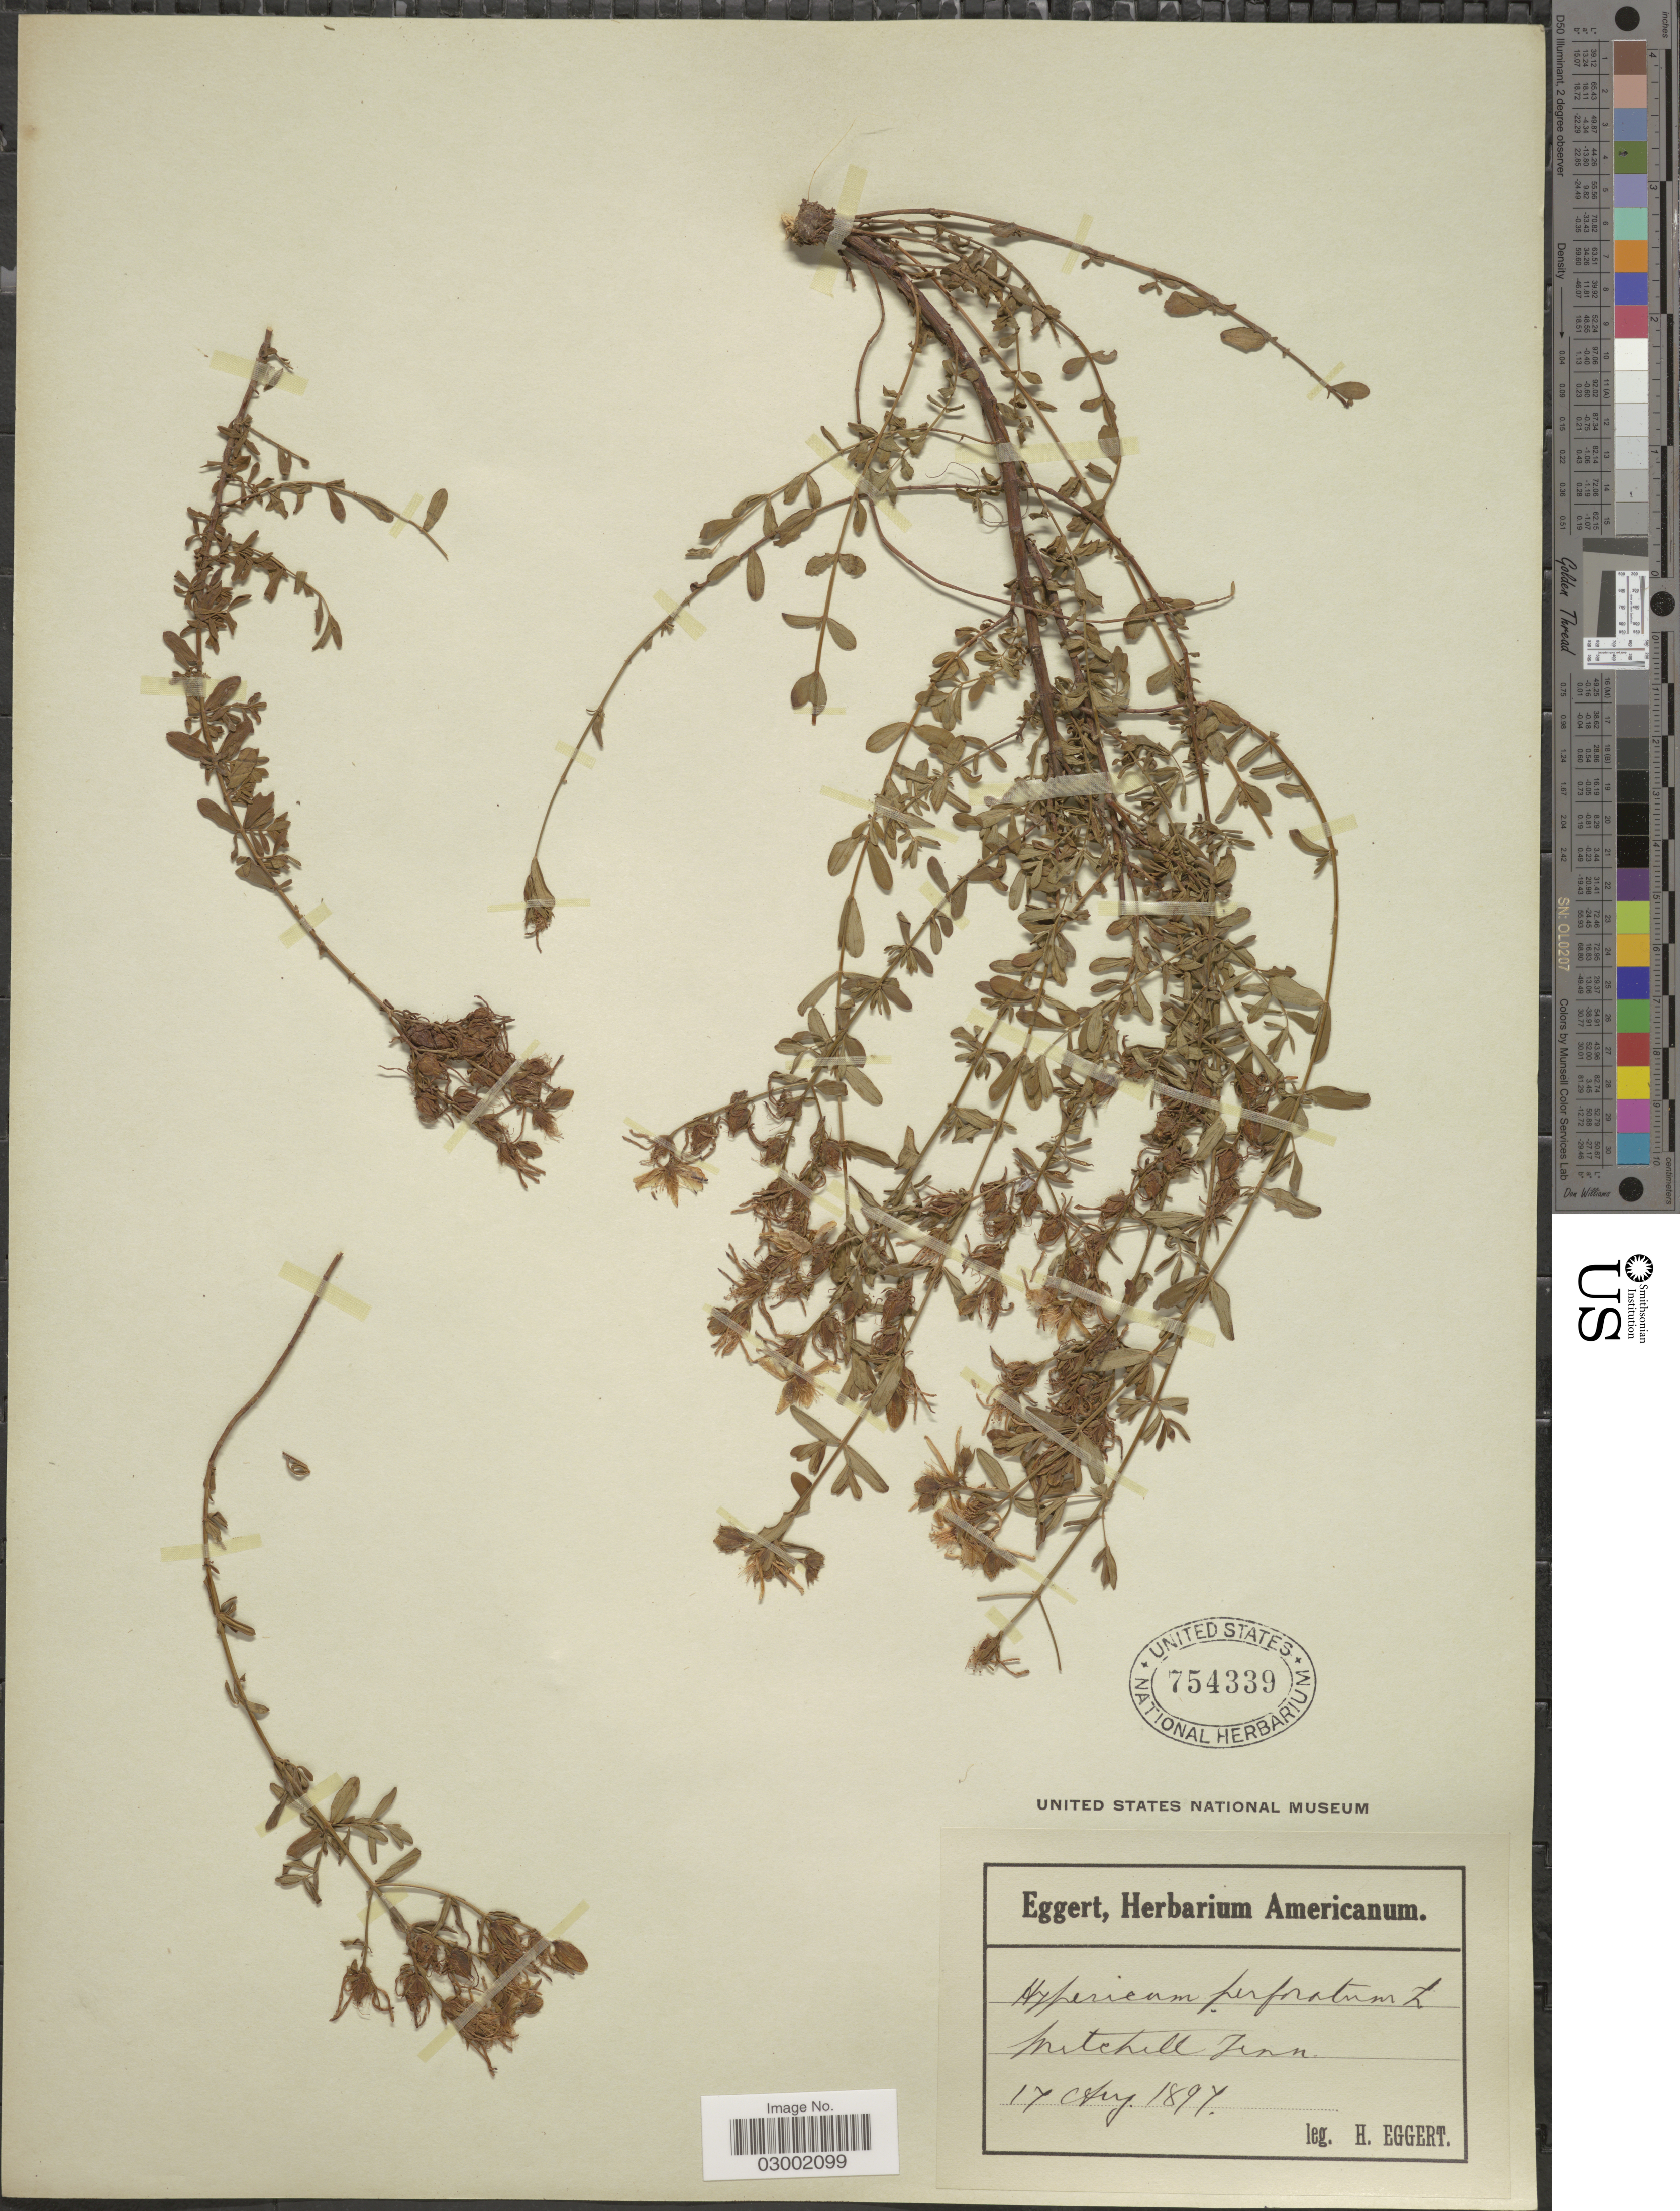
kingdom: Plantae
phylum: Tracheophyta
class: Magnoliopsida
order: Malpighiales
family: Hypericaceae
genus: Hypericum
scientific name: Hypericum perforatum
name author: L.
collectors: H. Eggert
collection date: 1897-08-17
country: United States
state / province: Tennessee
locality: Mitchell Tenn.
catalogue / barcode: US 754339